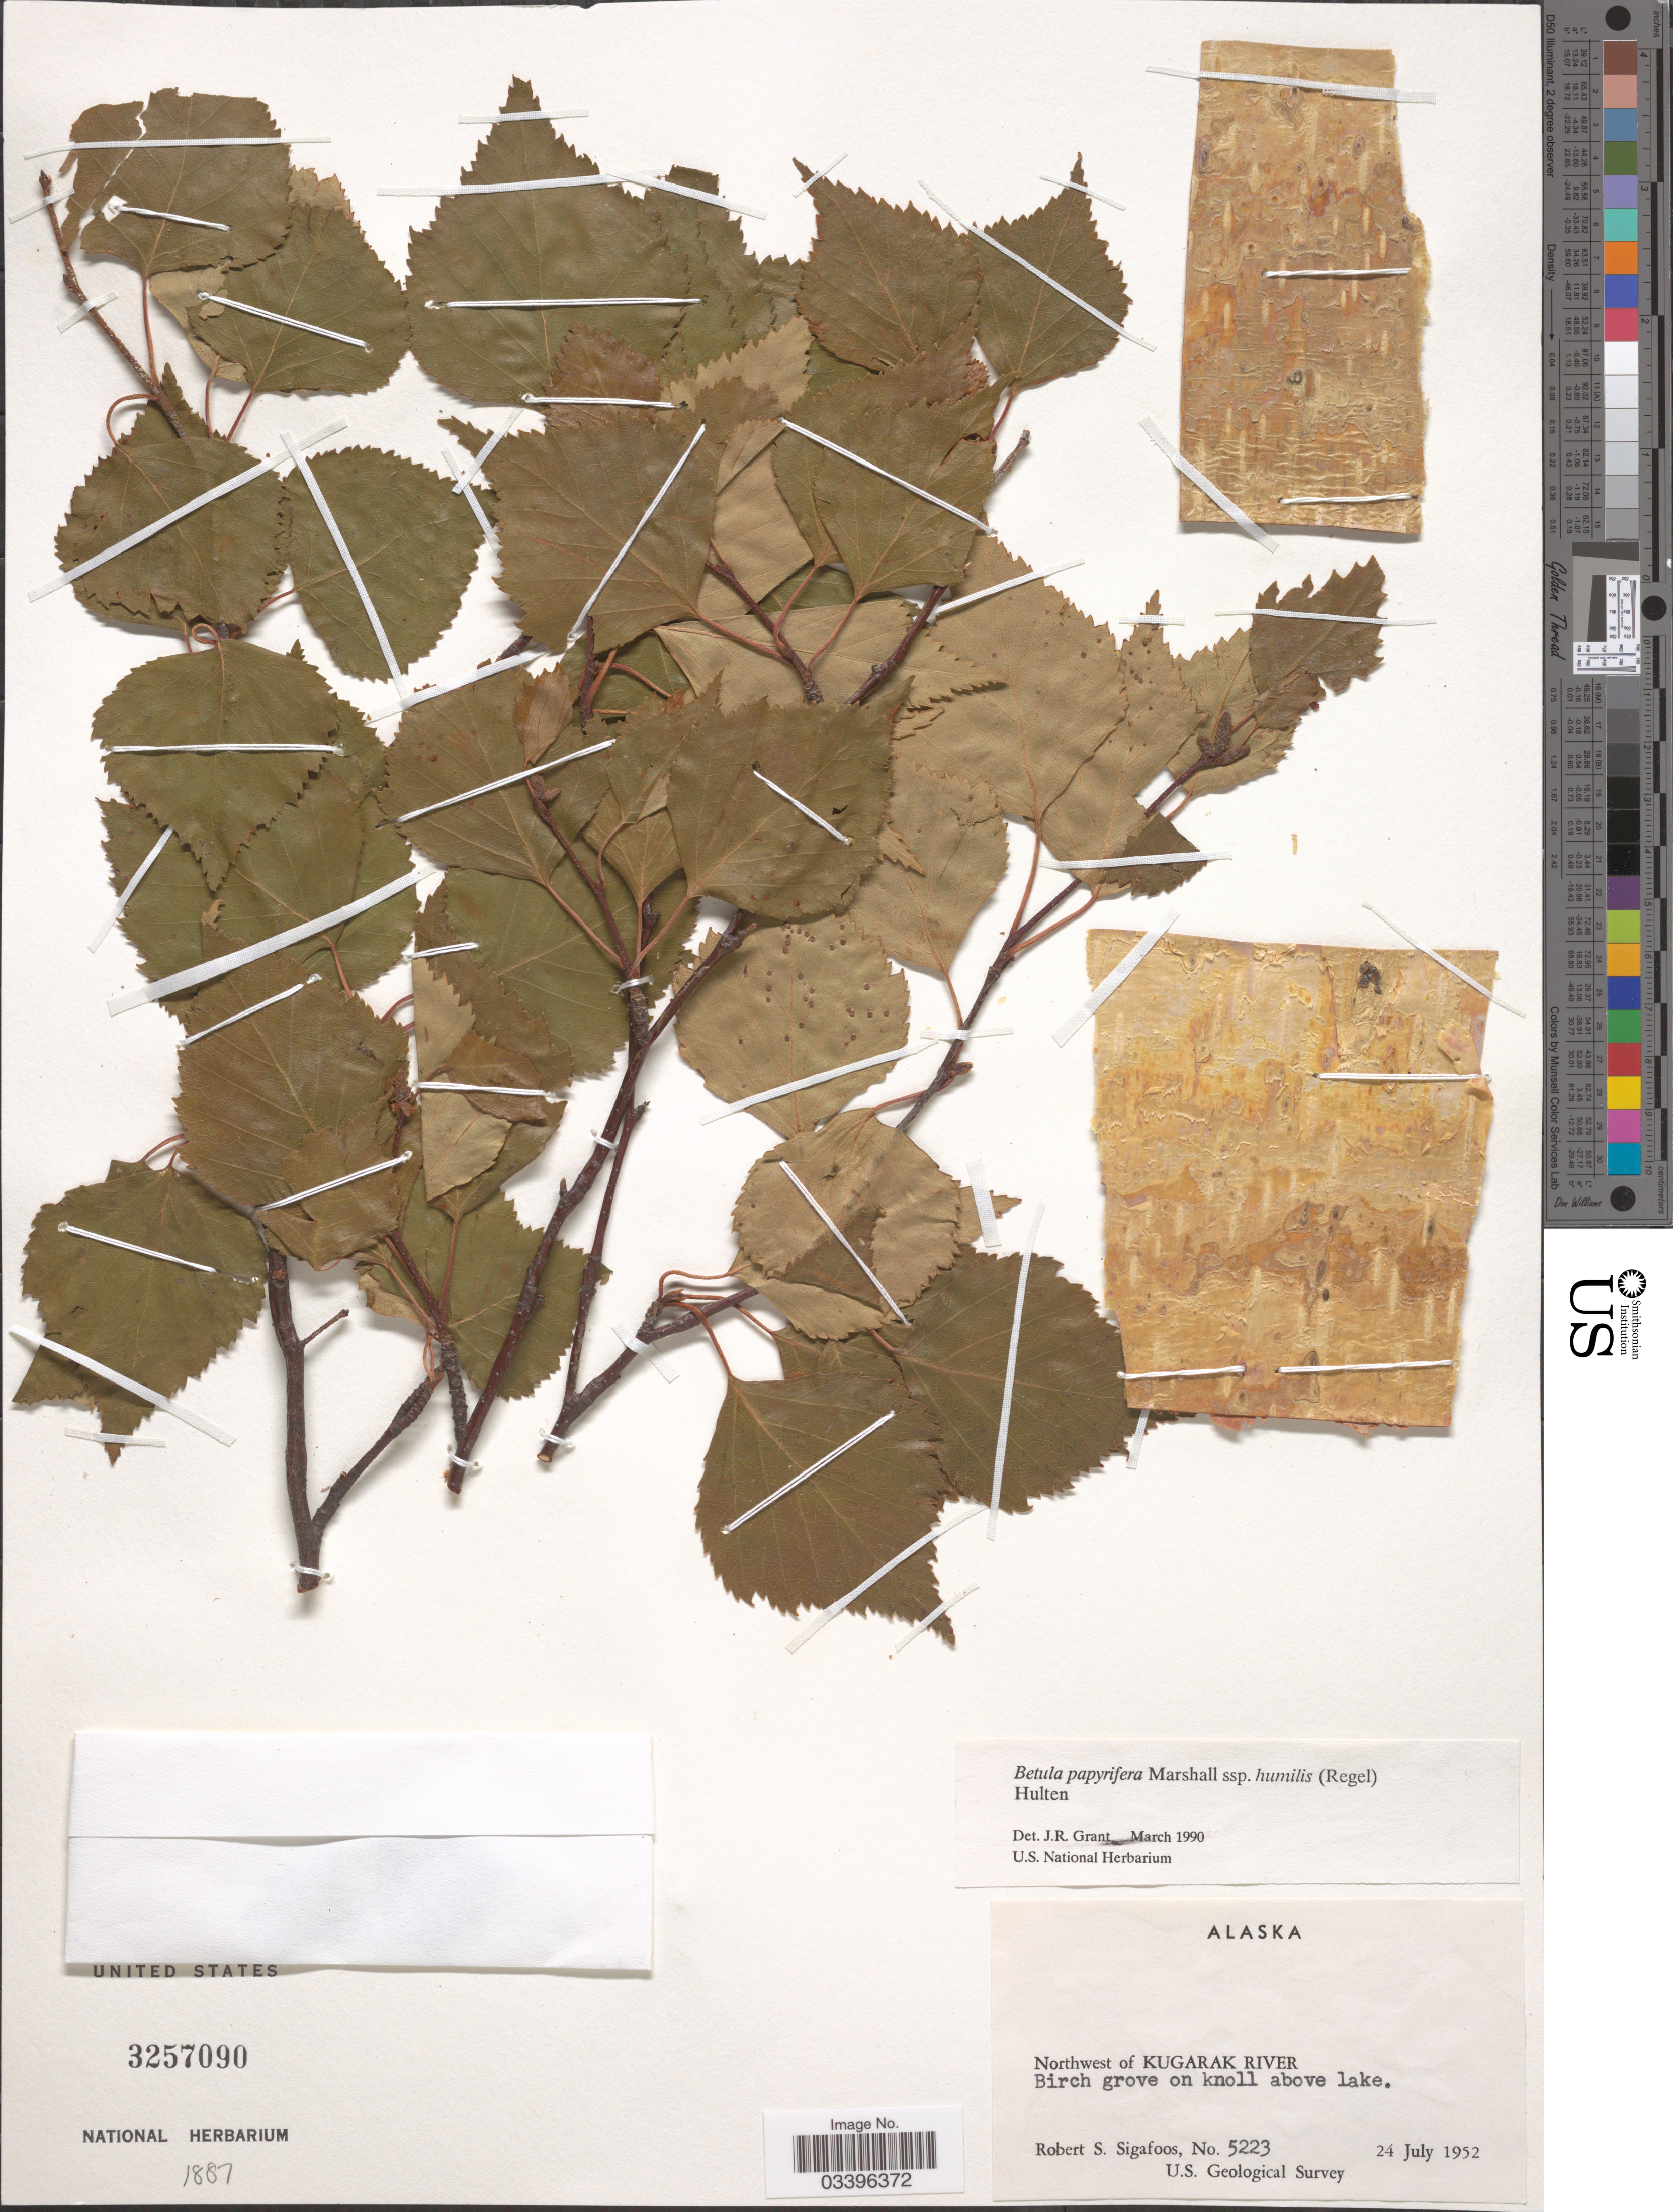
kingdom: Plantae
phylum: Tracheophyta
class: Magnoliopsida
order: Fagales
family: Betulaceae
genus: Betula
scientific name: Betula papyrifera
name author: Marshall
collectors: R. Sigafoos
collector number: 5223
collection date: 1952-07-24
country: United States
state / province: Alaska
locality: Northwest of Kugarak River. Birch grove on knoll above lake.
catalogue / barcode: US 3257090